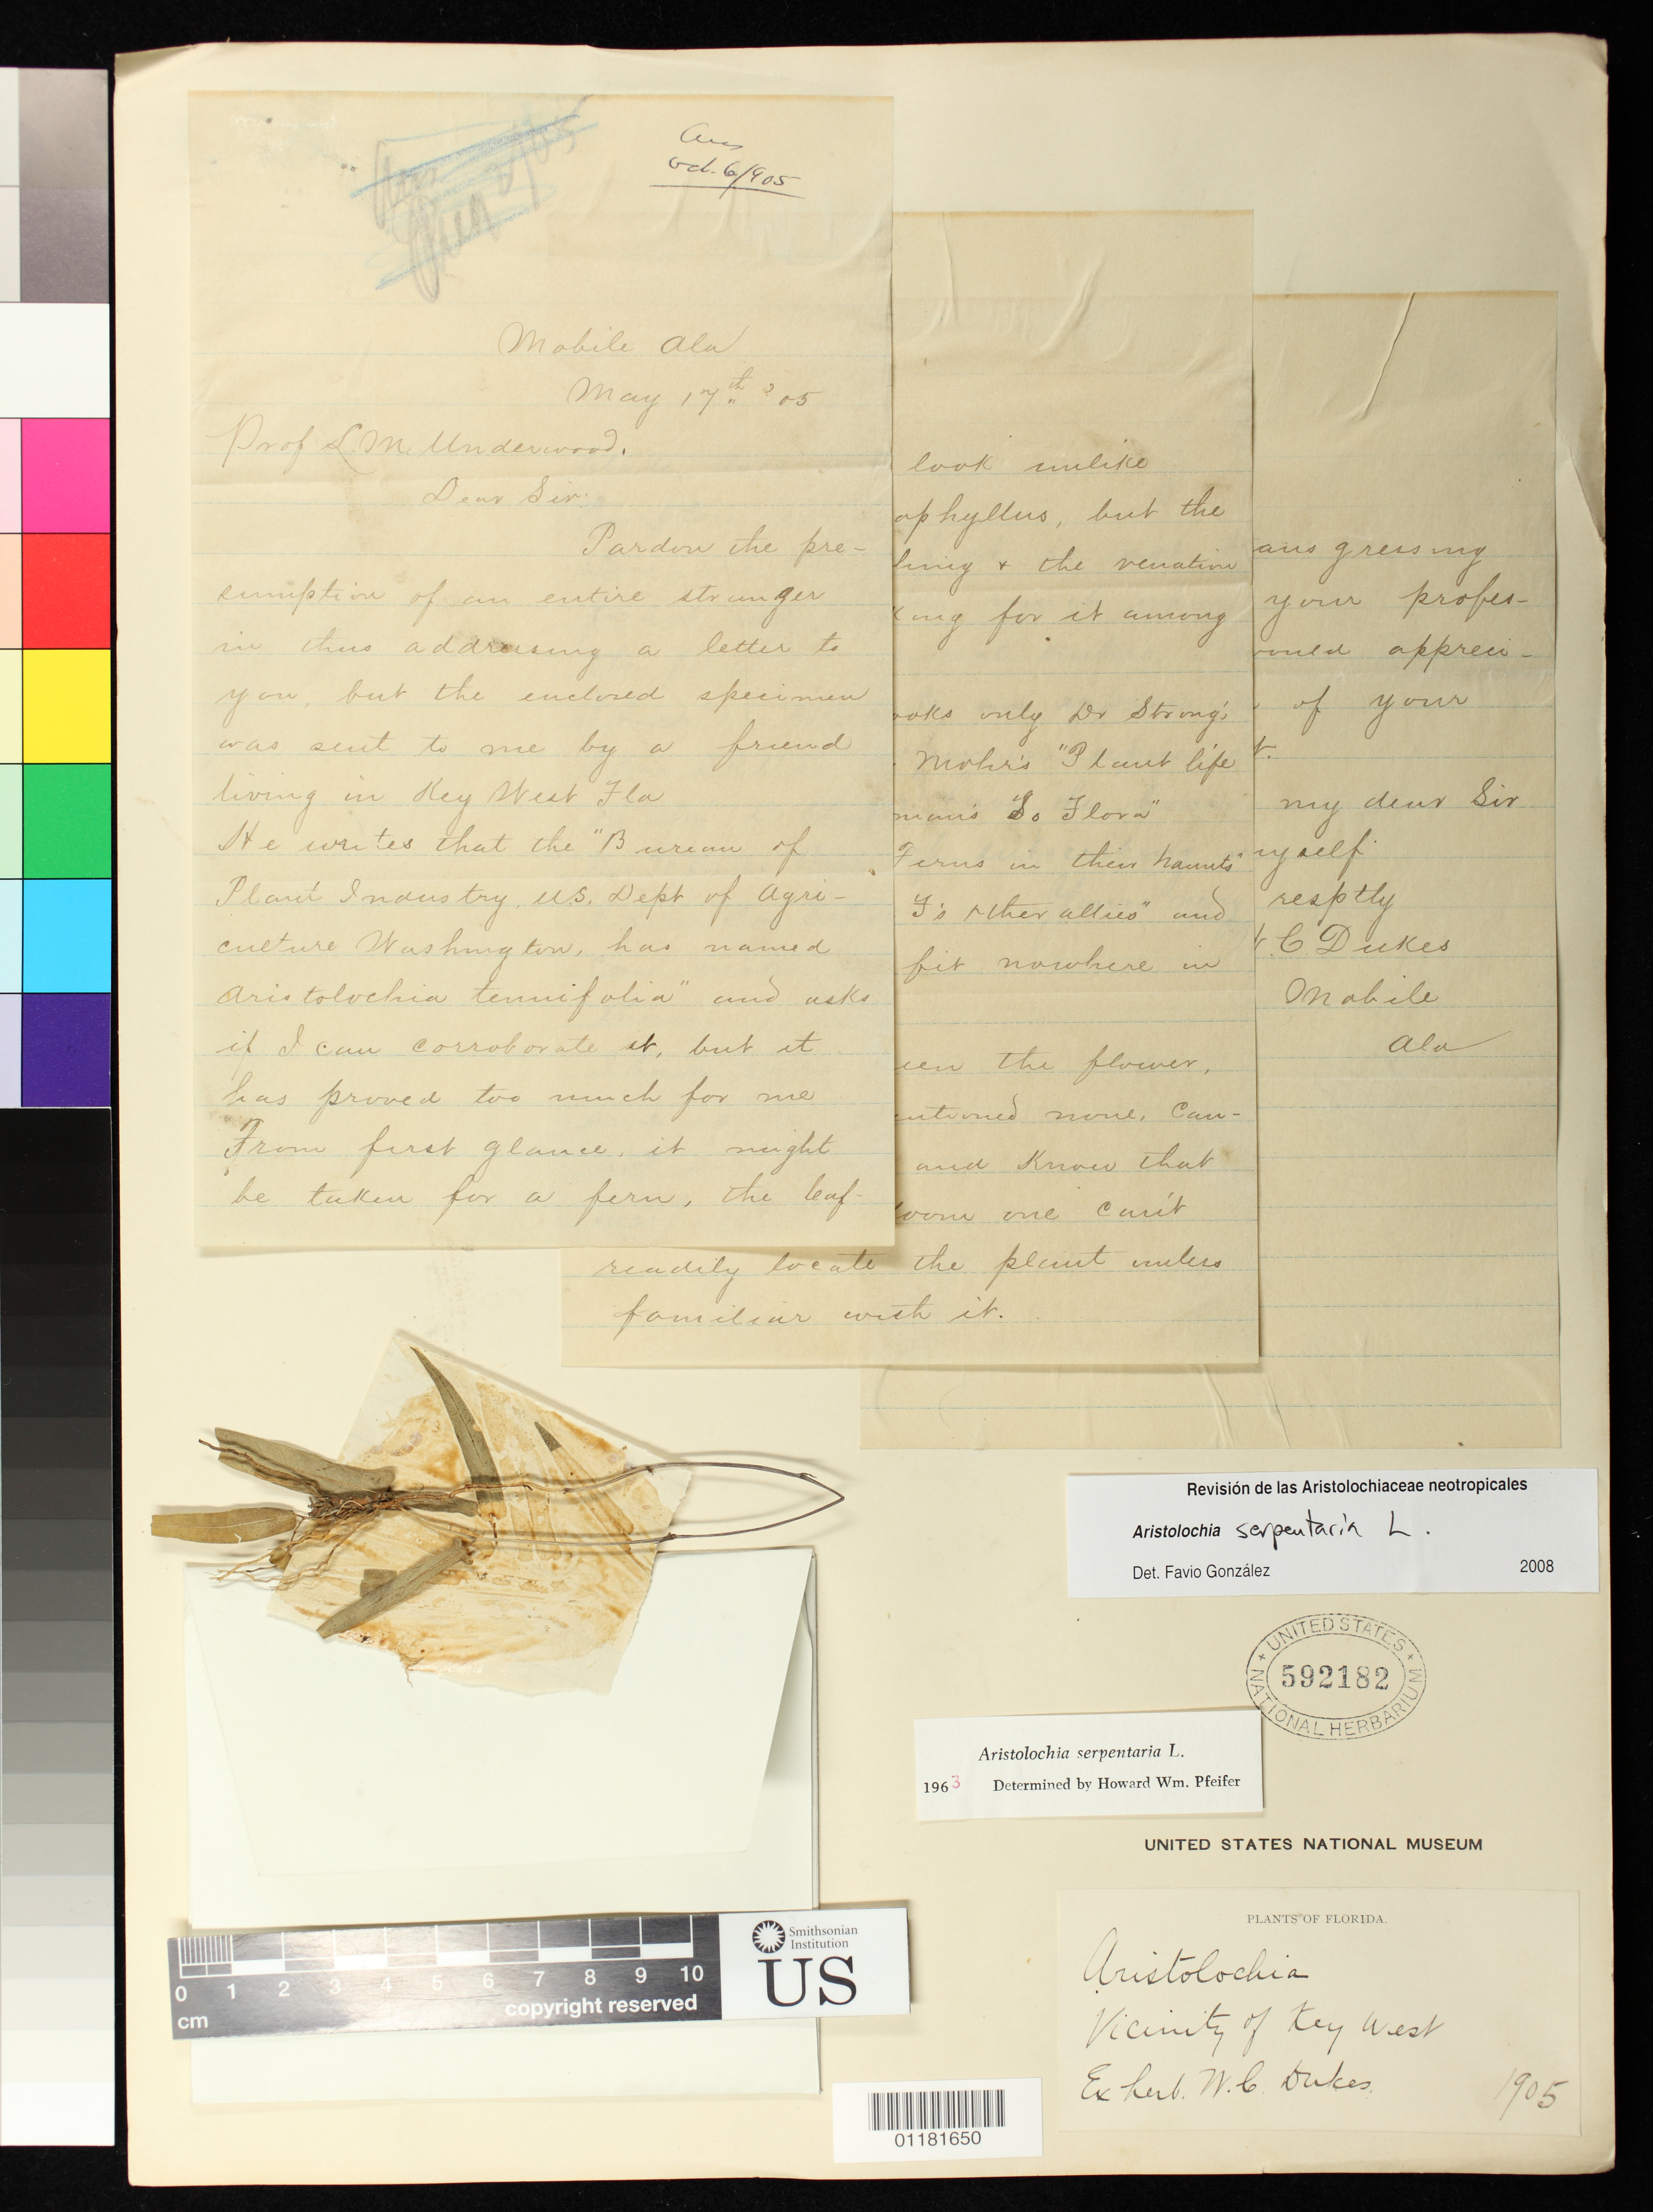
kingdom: Plantae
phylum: Tracheophyta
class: Magnoliopsida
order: Piperales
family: Aristolochiaceae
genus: Aristolochia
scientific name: Aristolochia serpentaria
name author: L.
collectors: W. C. Dukes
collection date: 1905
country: United States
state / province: Florida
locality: Vicinity of Key West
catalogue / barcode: US 592182